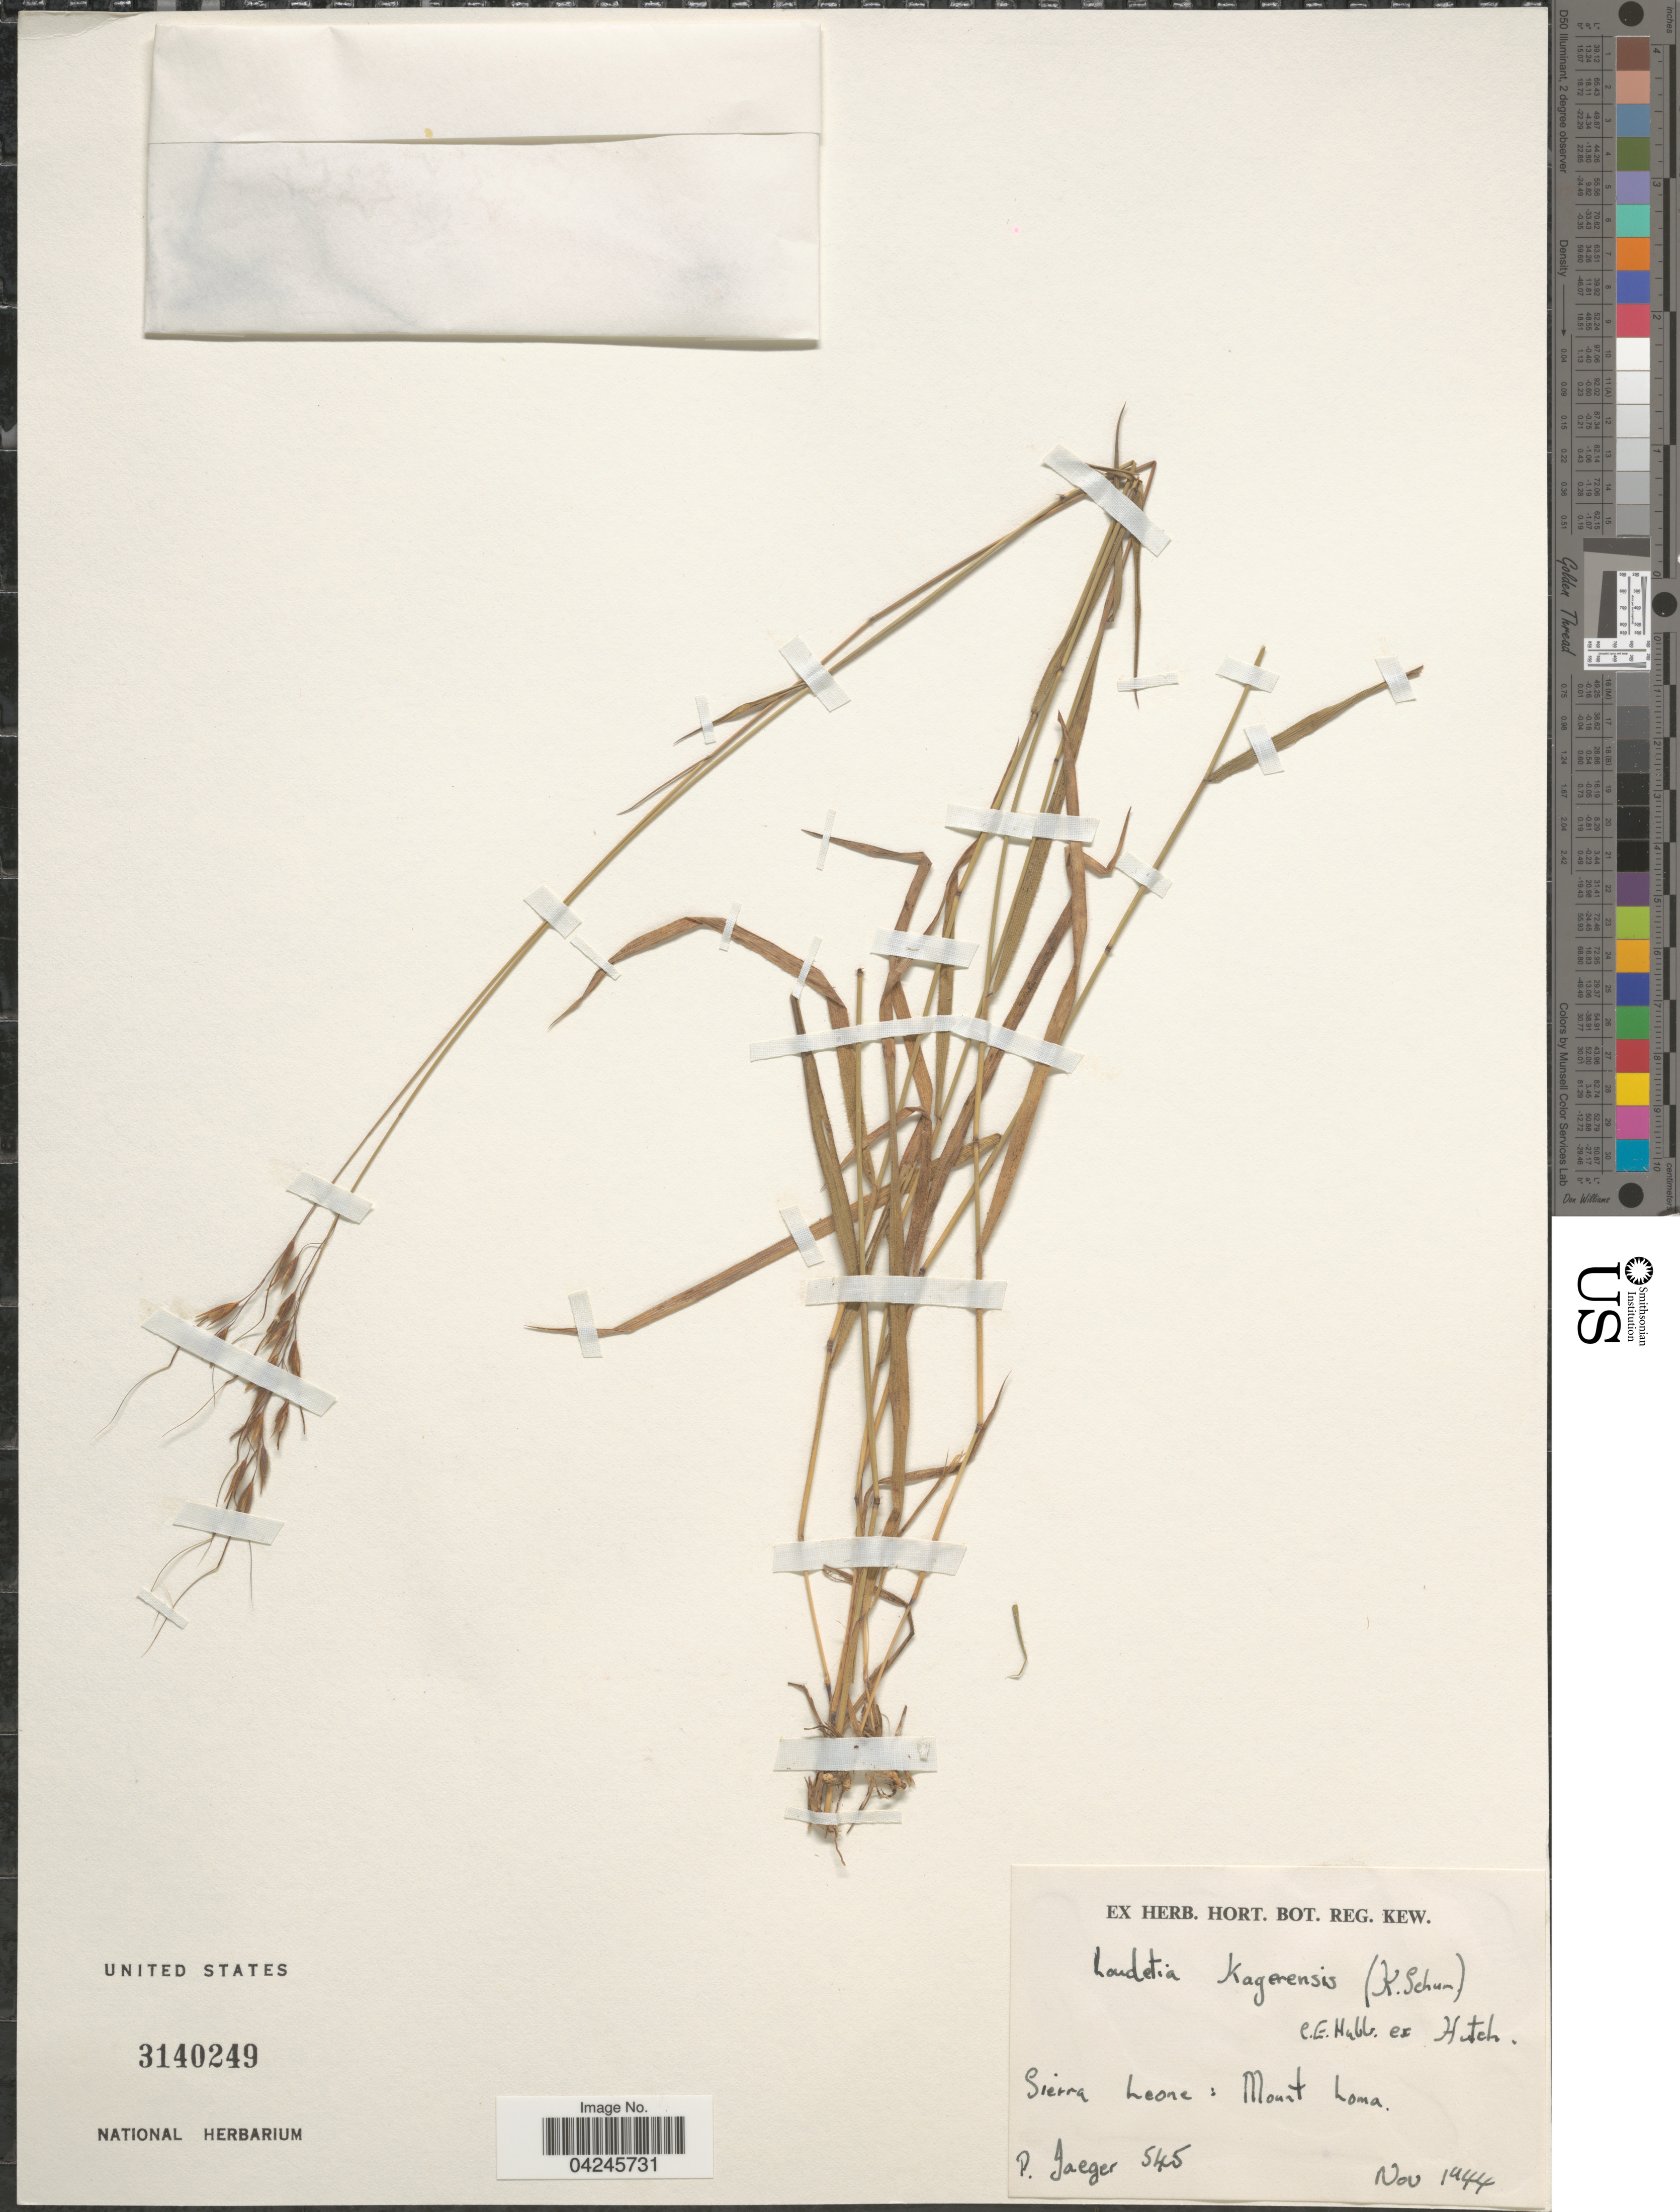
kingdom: Plantae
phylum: Tracheophyta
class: Liliopsida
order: Poales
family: Poaceae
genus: Loudetia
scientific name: Loudetia kagerensis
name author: (K. Schum.) Hutch.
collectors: P. Jaeger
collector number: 545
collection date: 1944-11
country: Sierra Leone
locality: Mount Loma.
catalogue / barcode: US 3140249